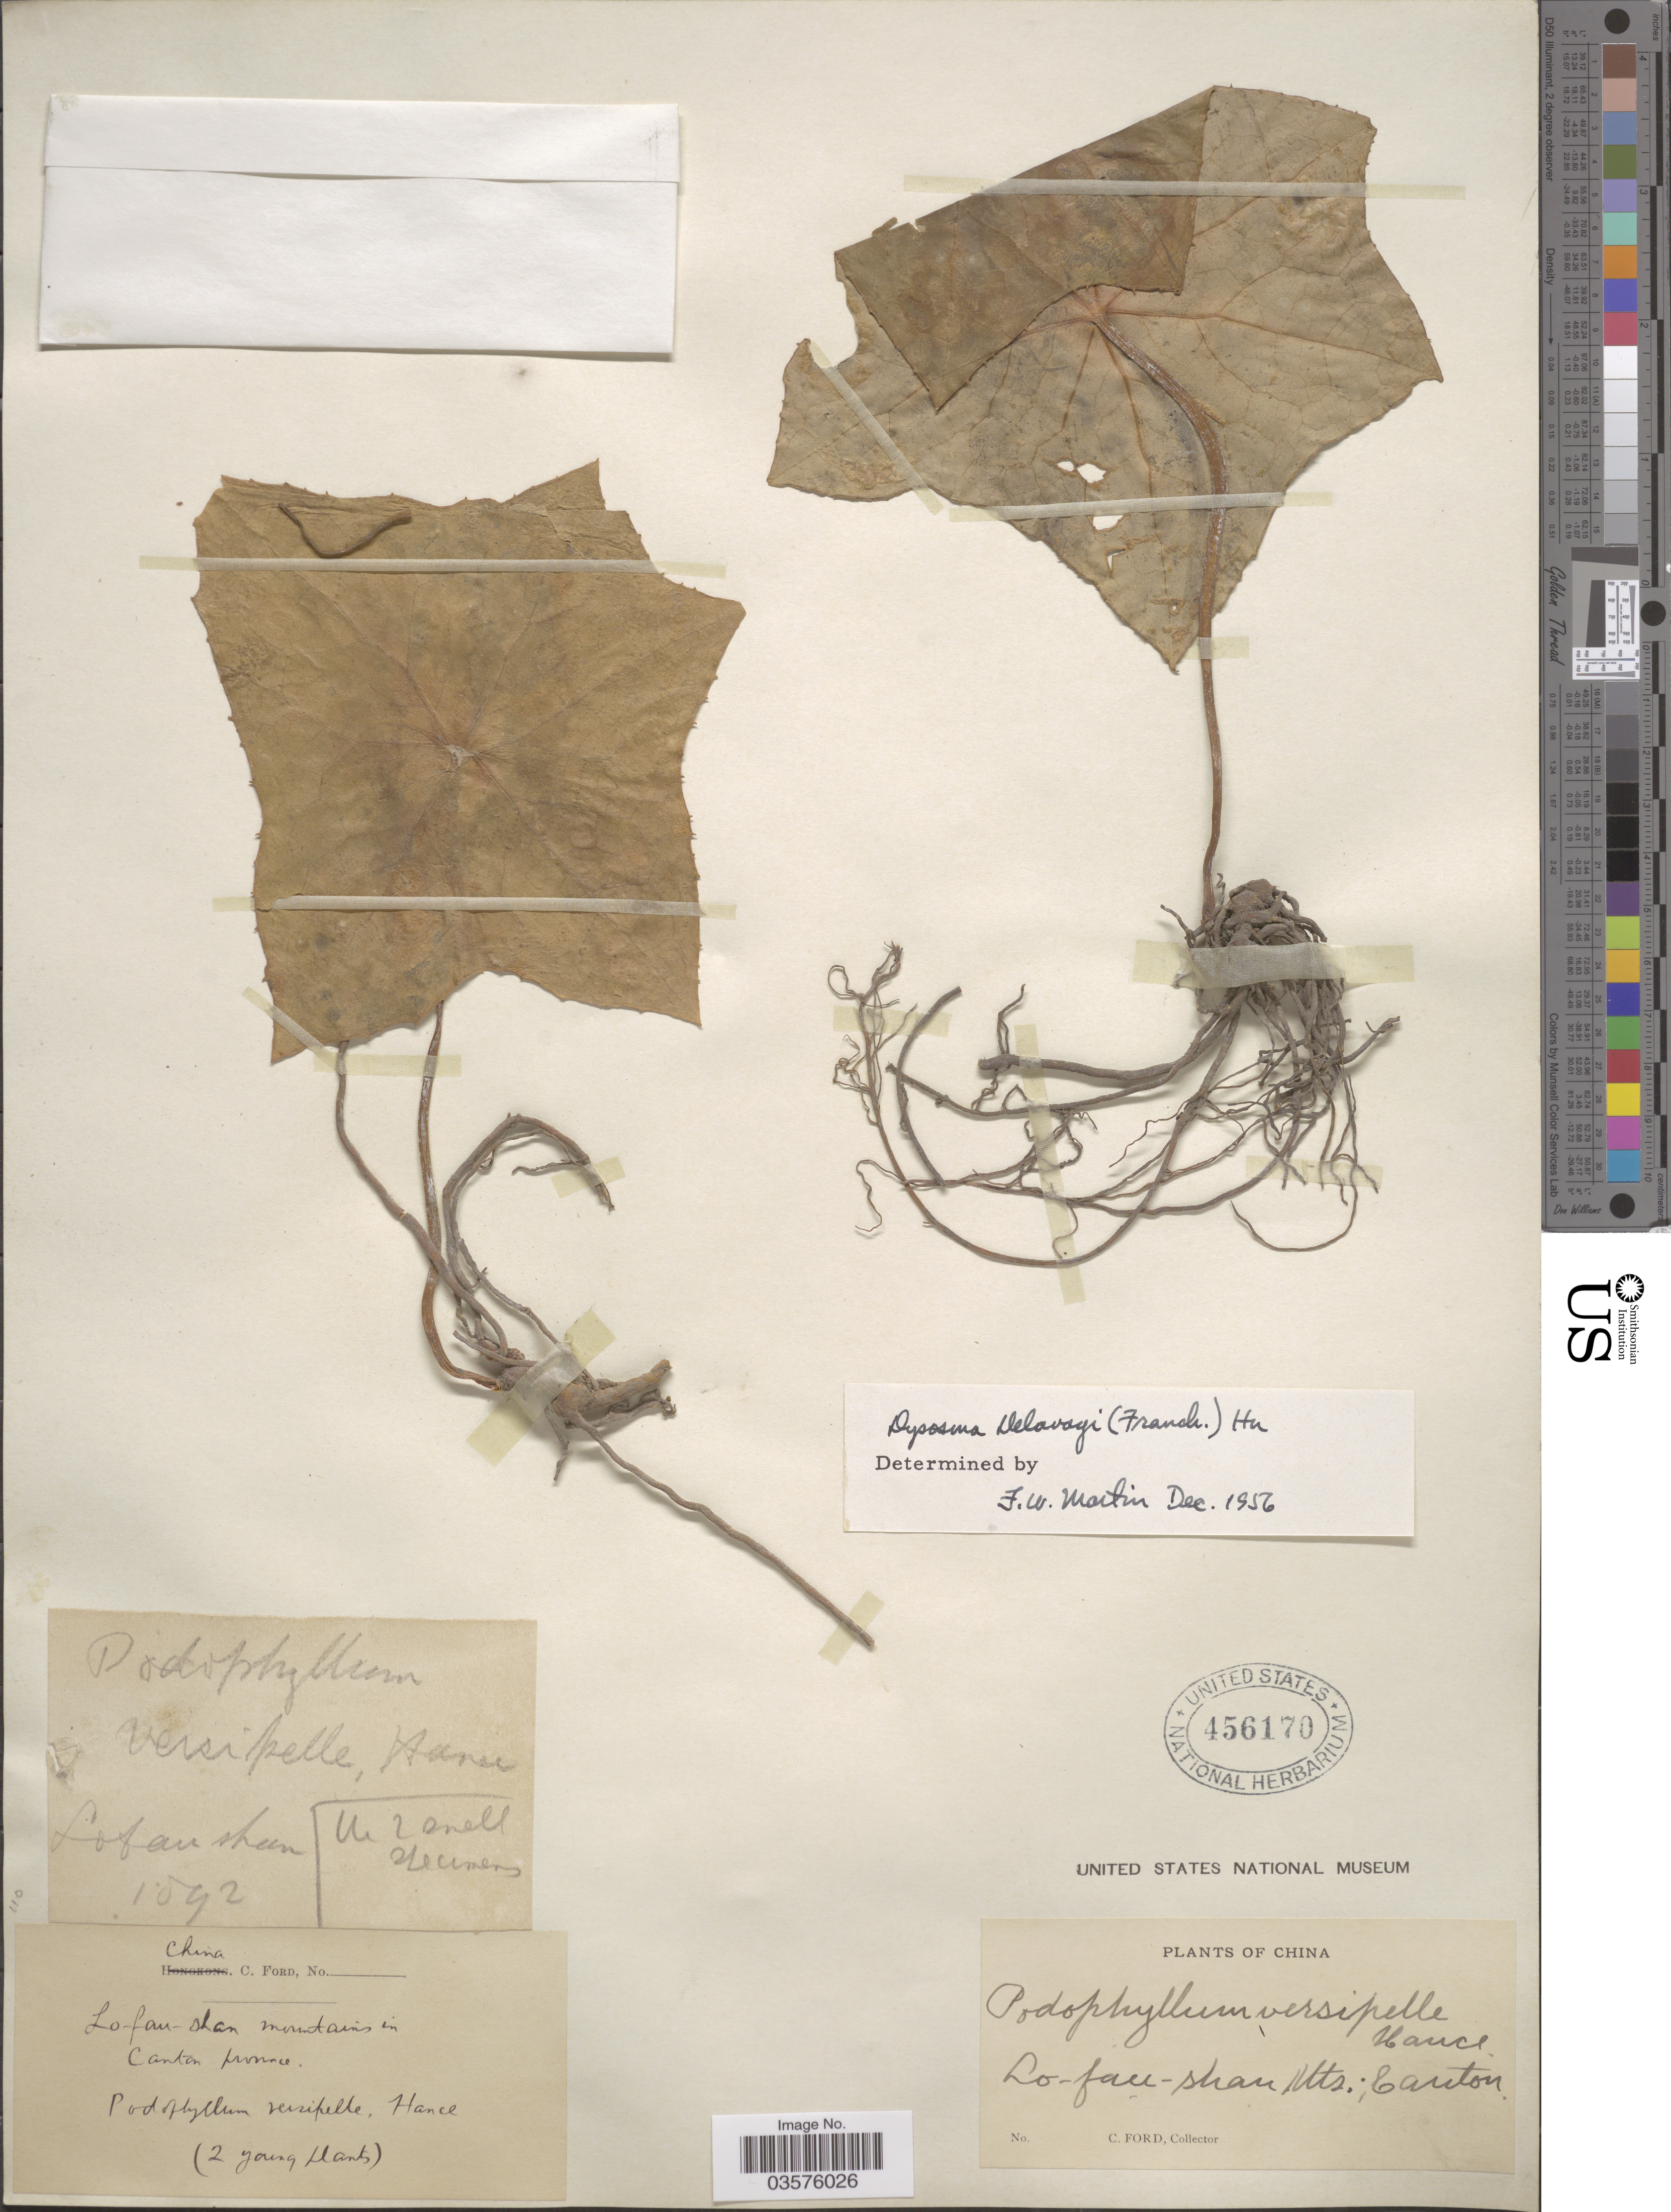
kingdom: Plantae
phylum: Tracheophyta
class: Magnoliopsida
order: Ranunculales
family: Berberidaceae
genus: Dysosma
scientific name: Dysosma delavayi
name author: (Franch.) Hu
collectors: C. Ford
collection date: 1892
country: China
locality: Lo-fau-shan mountains in Canton province.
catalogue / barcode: US 456170